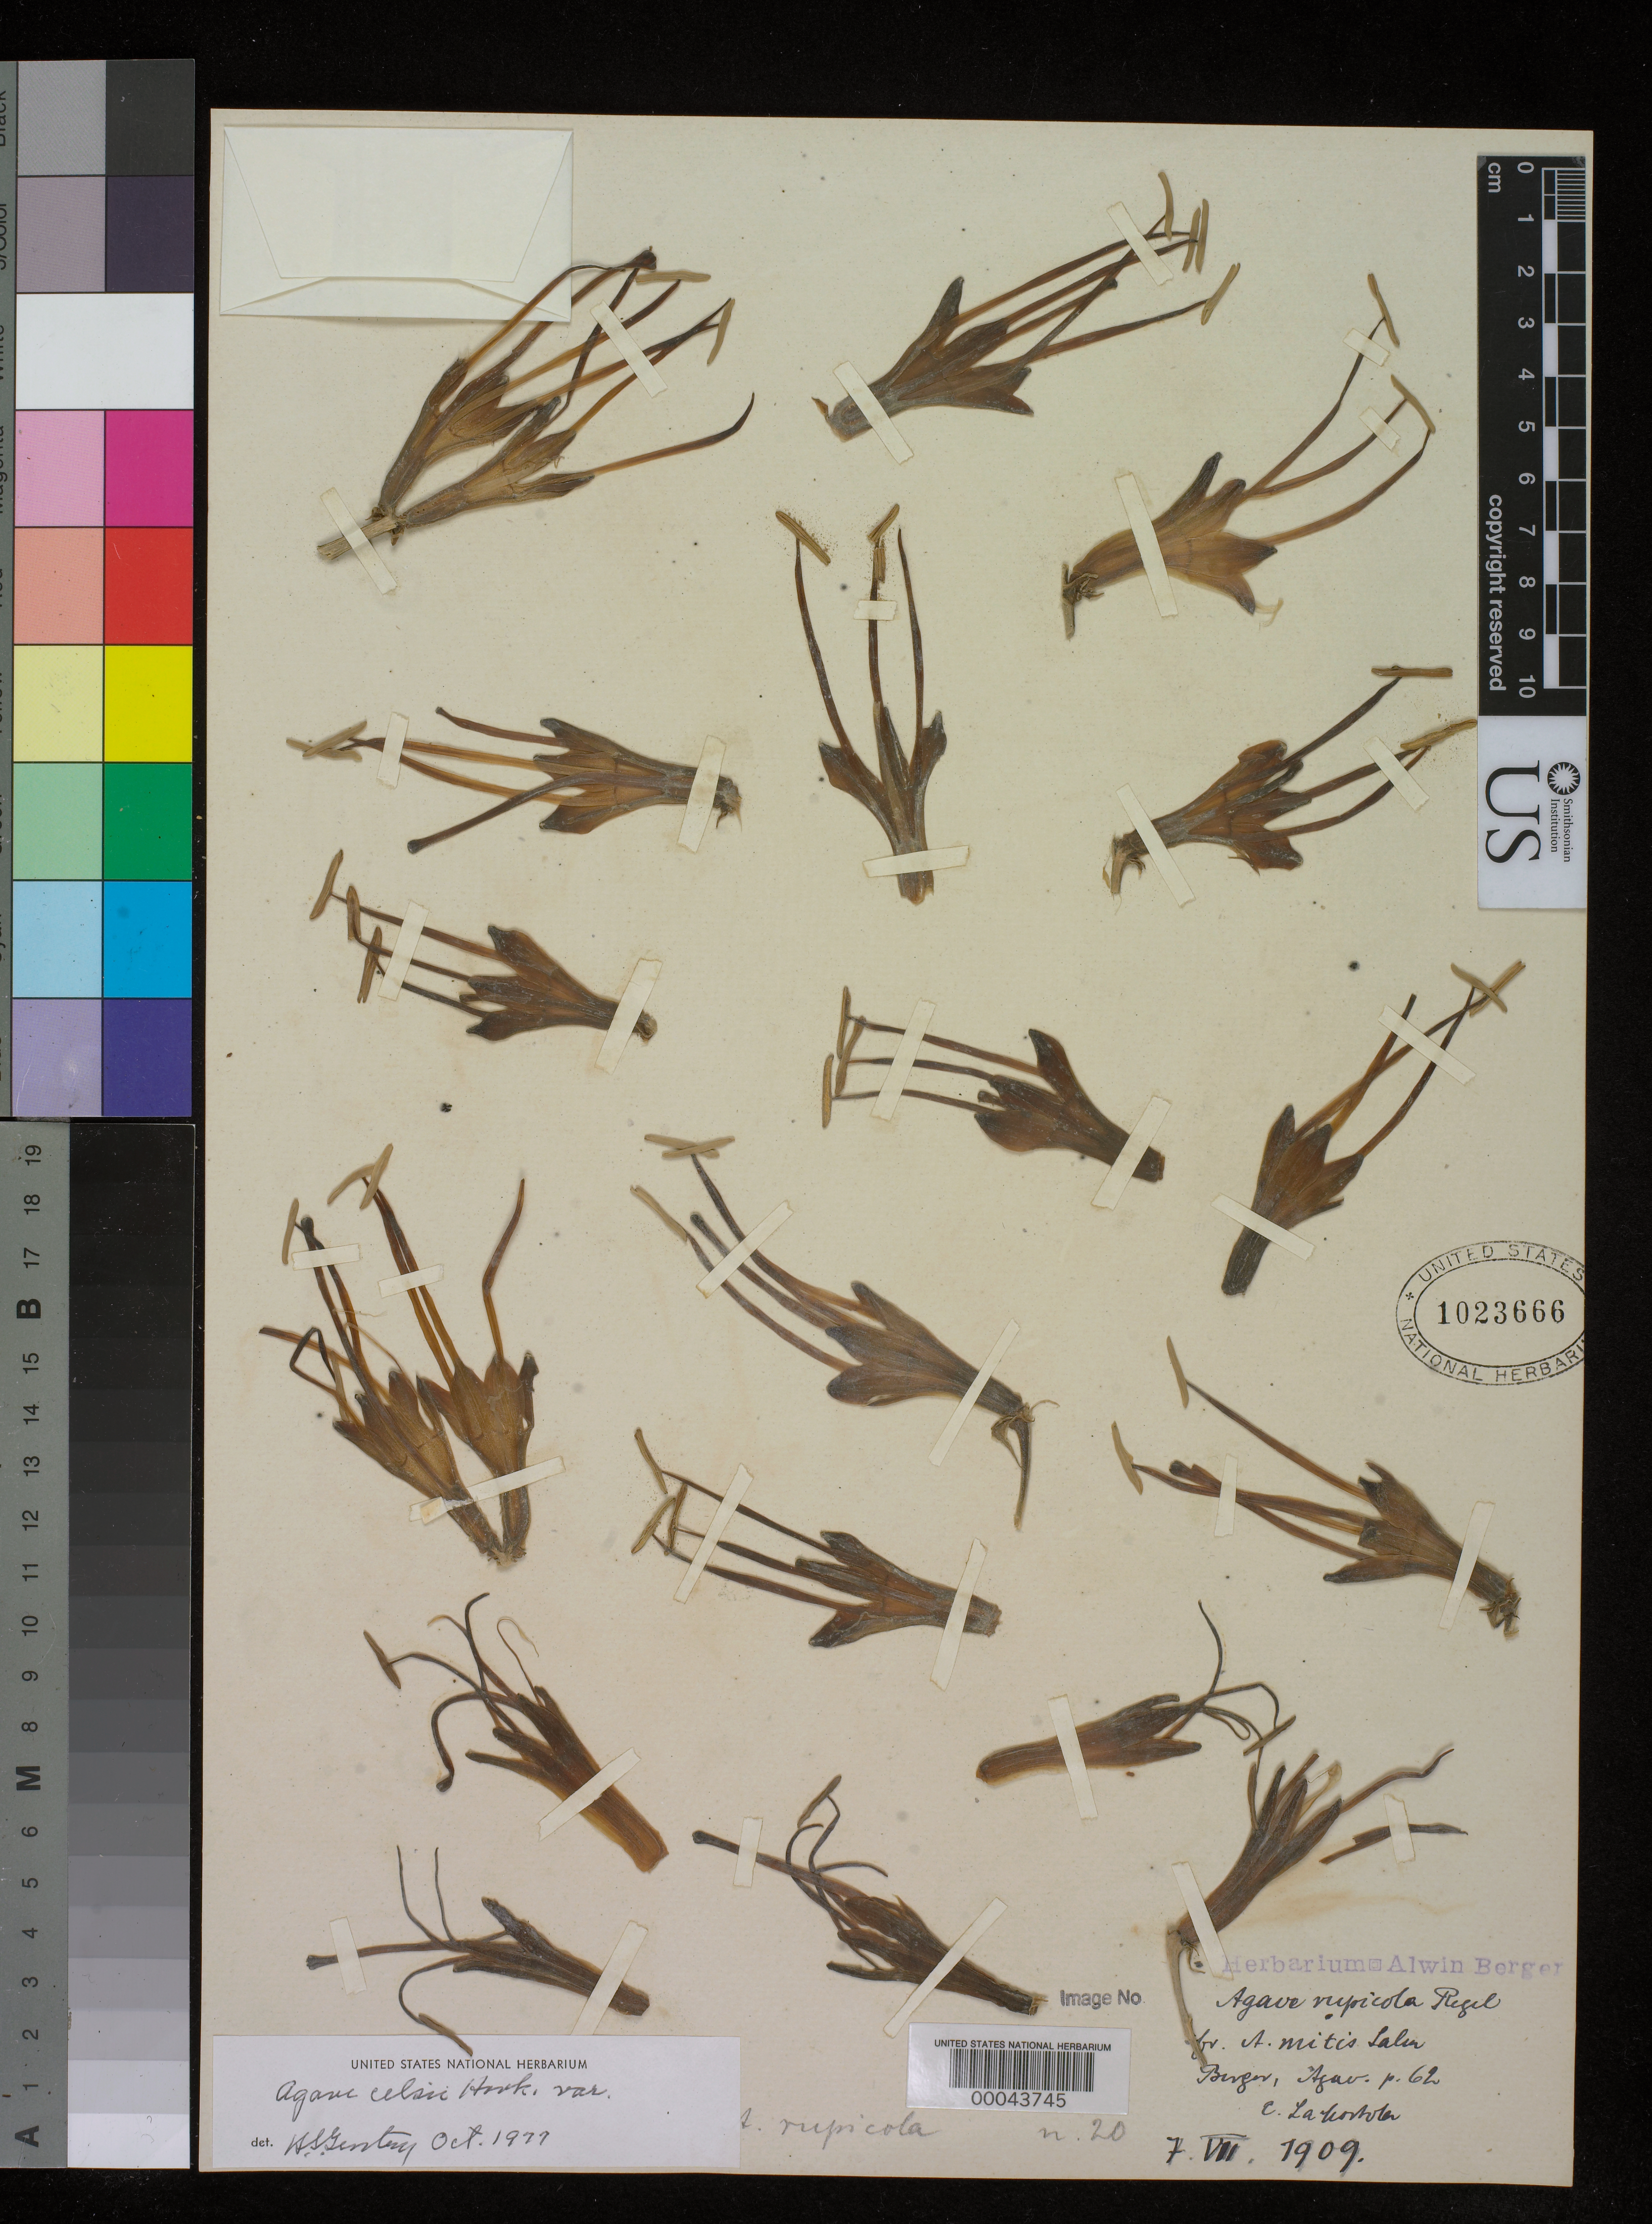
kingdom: Plantae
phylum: Tracheophyta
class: Liliopsida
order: Asparagales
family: Asparagaceae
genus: Agave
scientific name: Agave celsii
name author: Hook.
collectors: ex herb. A. Berger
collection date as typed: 07 Jul 1909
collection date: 1909-07-07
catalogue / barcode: US 1023666